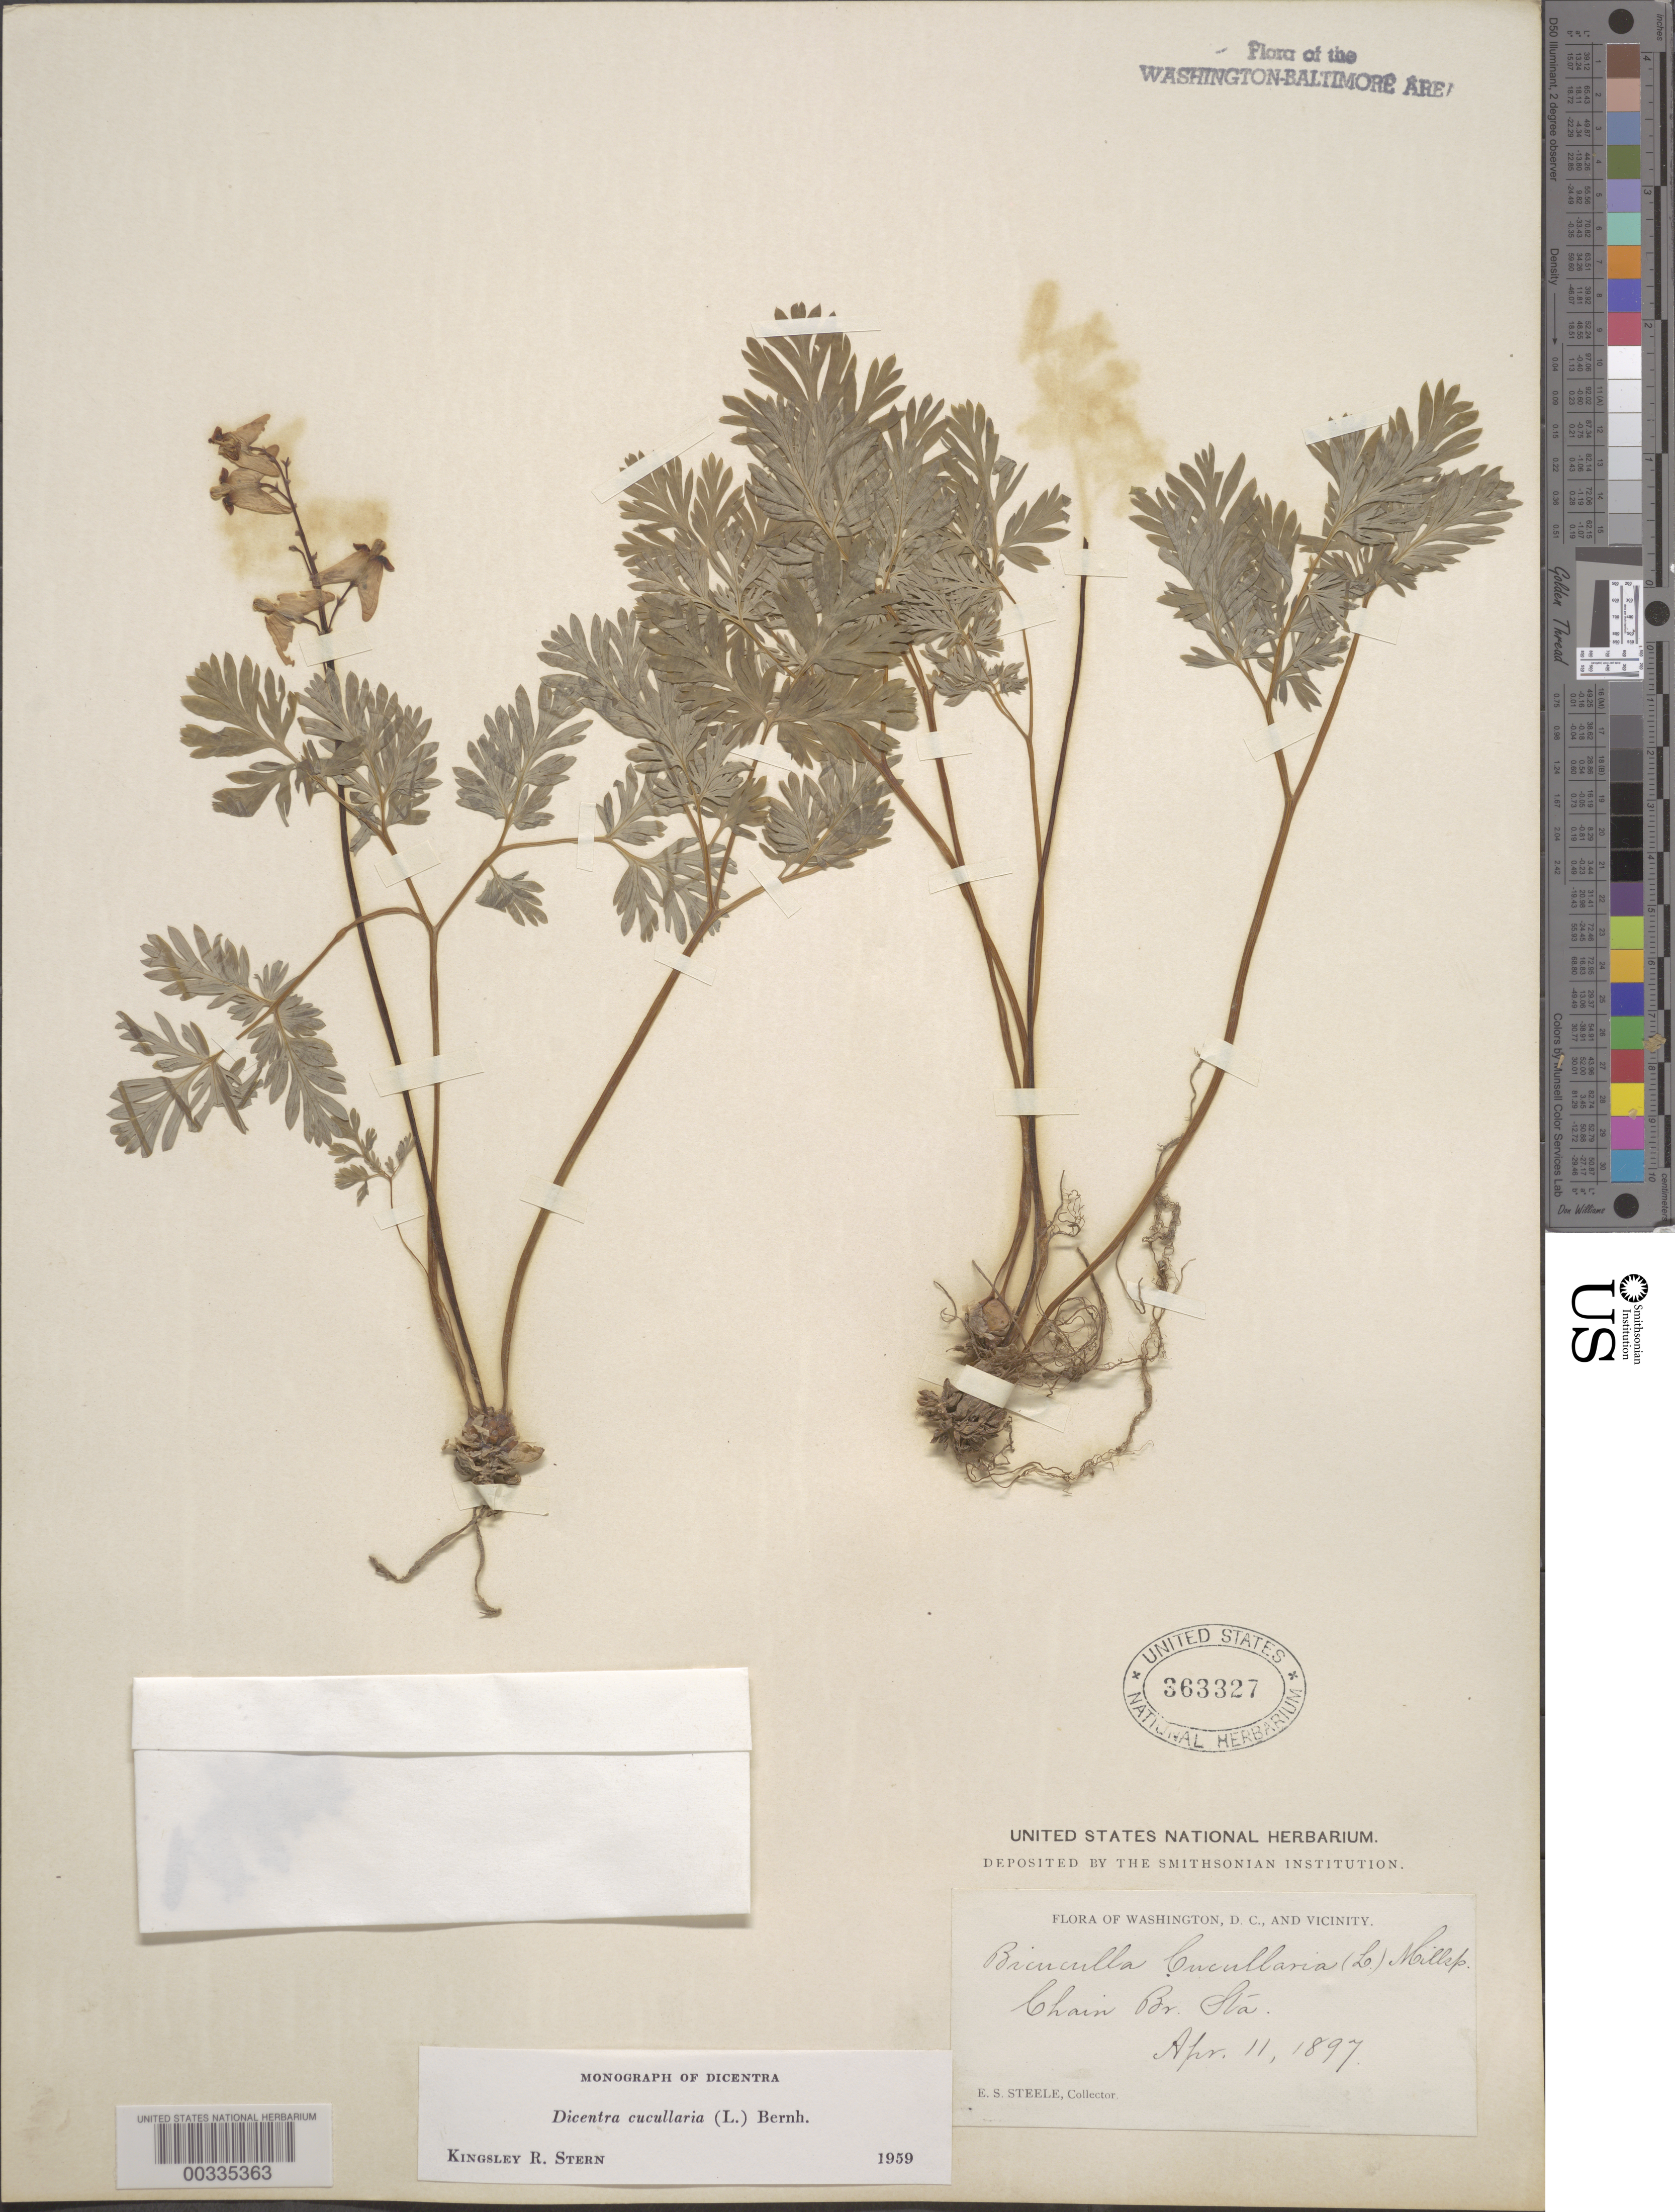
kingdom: Plantae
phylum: Tracheophyta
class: Magnoliopsida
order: Ranunculales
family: Papaveraceae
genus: Dicentra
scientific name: Dicentra cucullaria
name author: (L.) Bernh.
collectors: E. Steele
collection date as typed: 11 Apr 1897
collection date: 1897-04-11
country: United States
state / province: District of Columbia / Virginia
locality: Chain Bridge Station C. and O. Canal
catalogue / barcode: US 363327